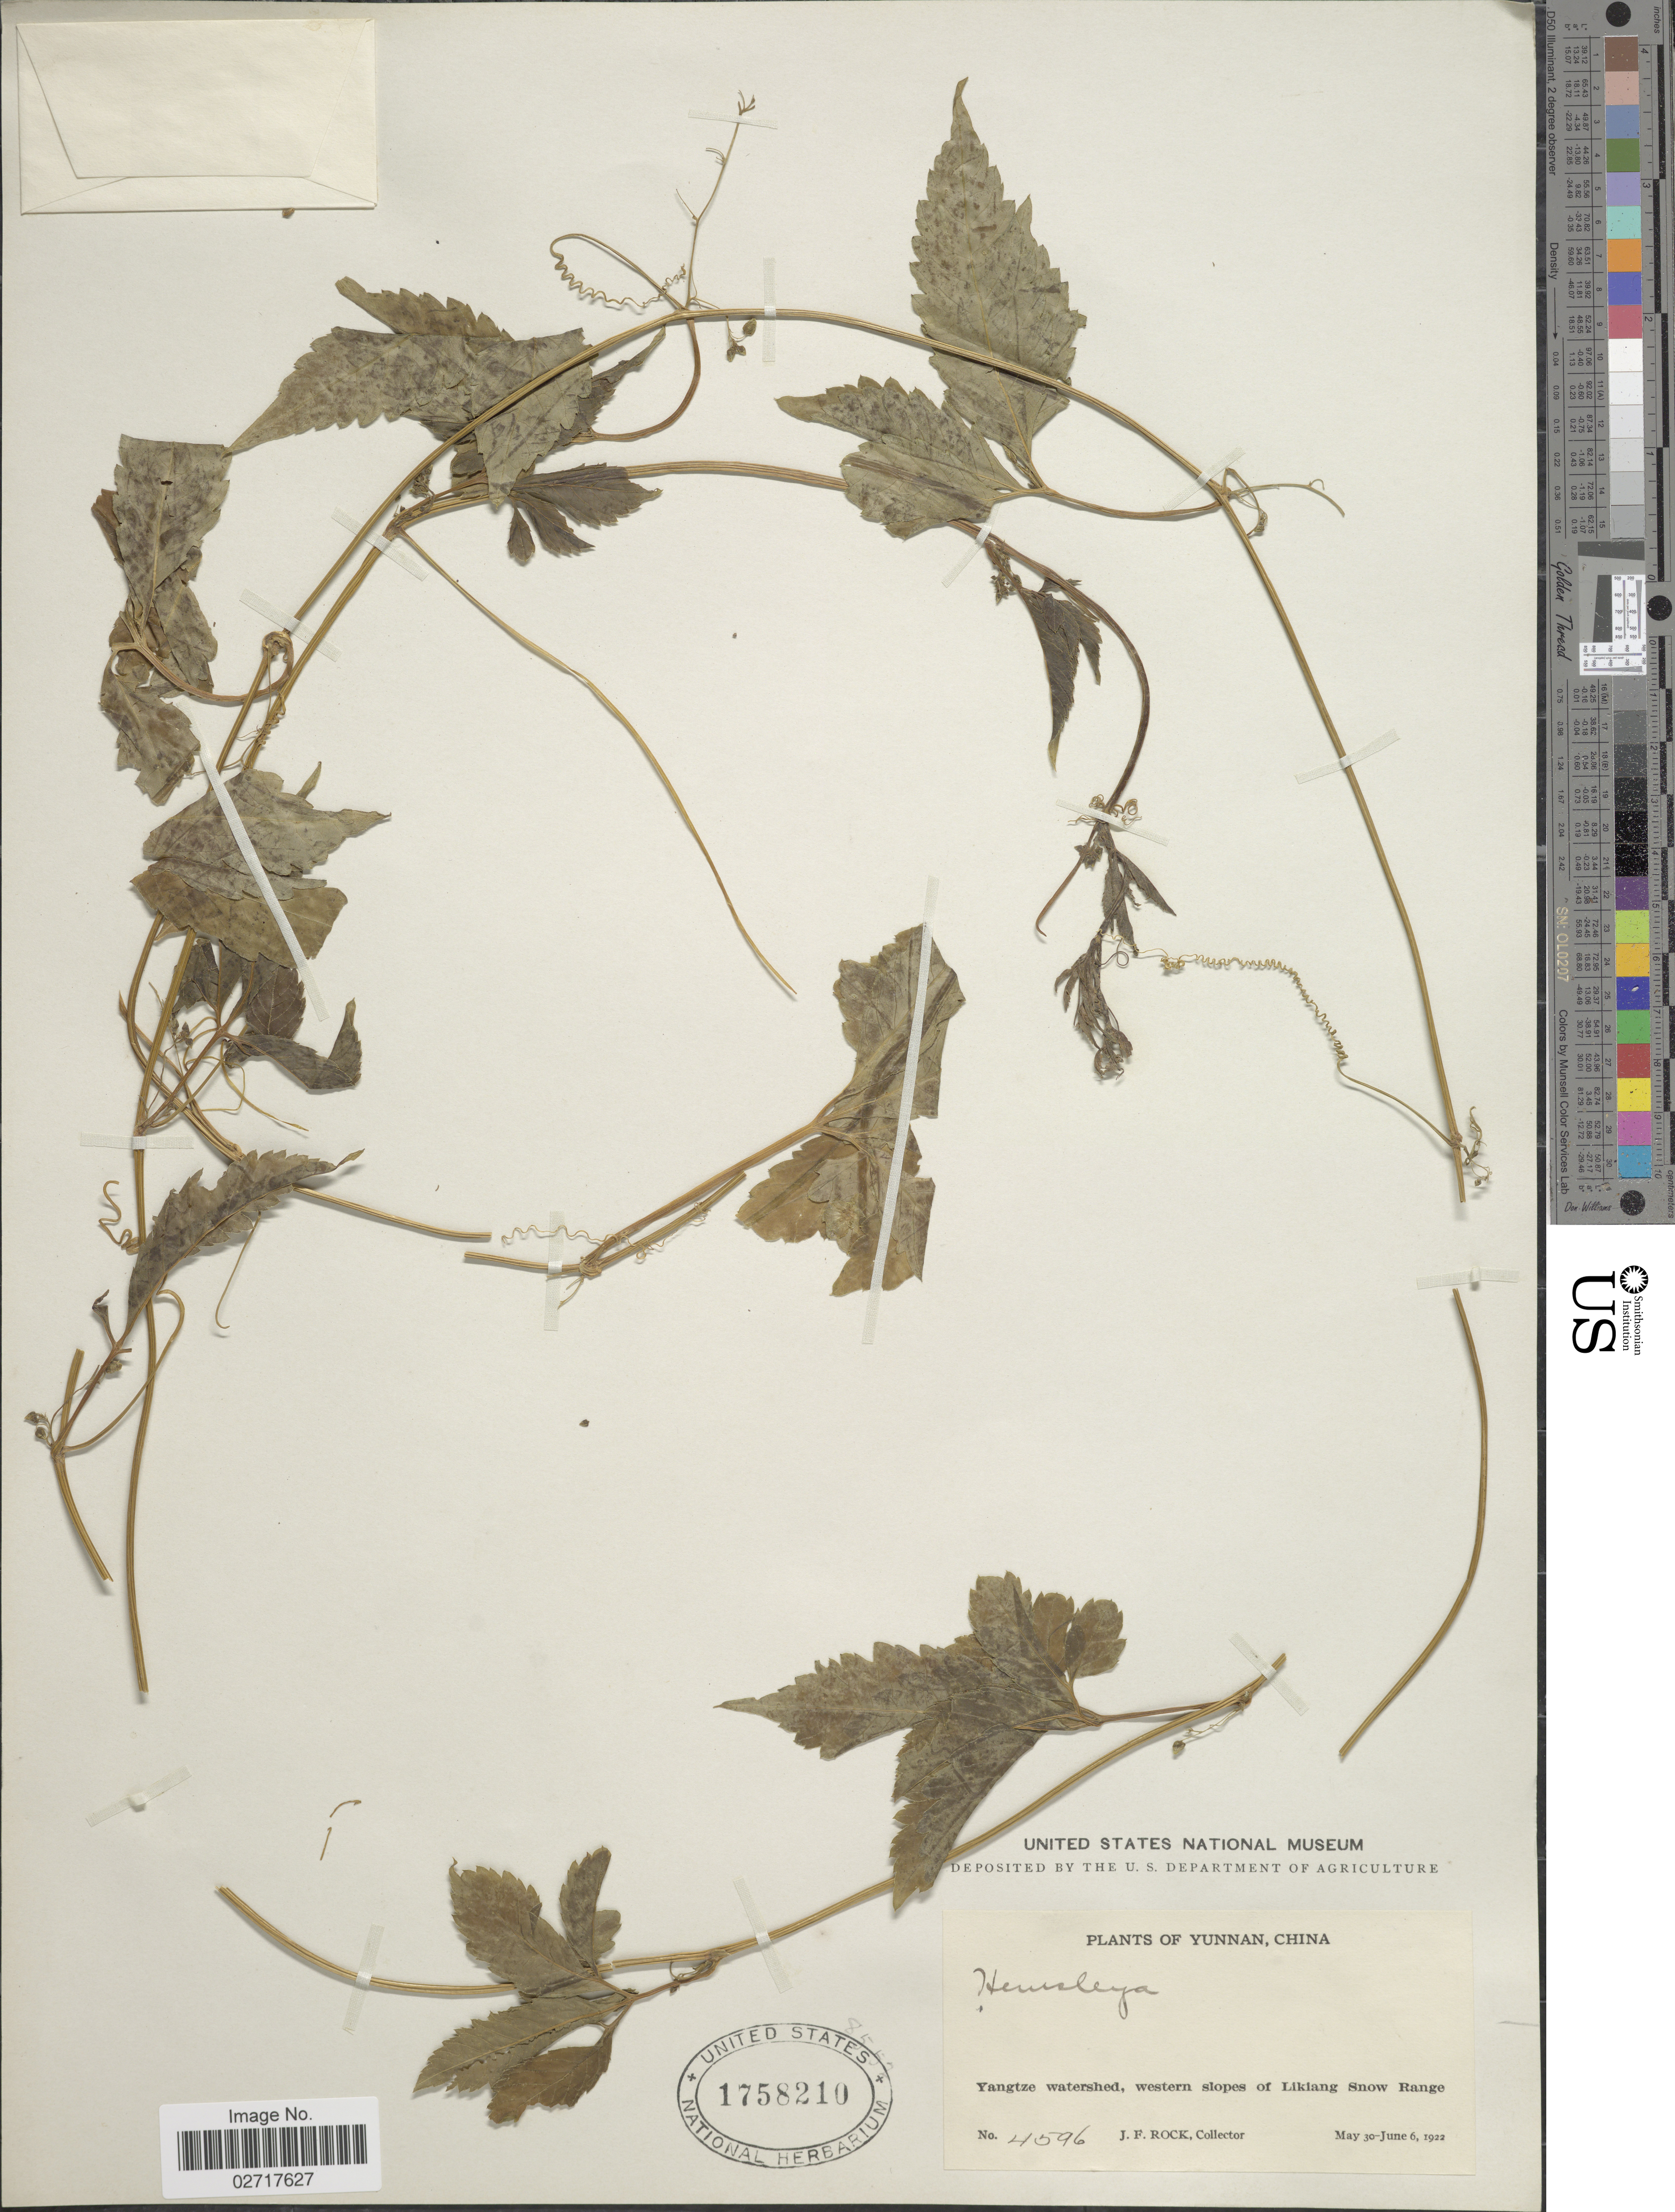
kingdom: Plantae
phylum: Tracheophyta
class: Magnoliopsida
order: Cucurbitales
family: Cucurbitaceae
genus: Hemsleya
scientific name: Hemsleya sp.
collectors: J. F. Rock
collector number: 4596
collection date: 1922-05-30/1922-06-06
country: China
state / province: Yunnan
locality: Yangtze watershed, western slopes of Likiang Snow Range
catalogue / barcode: US 1758210